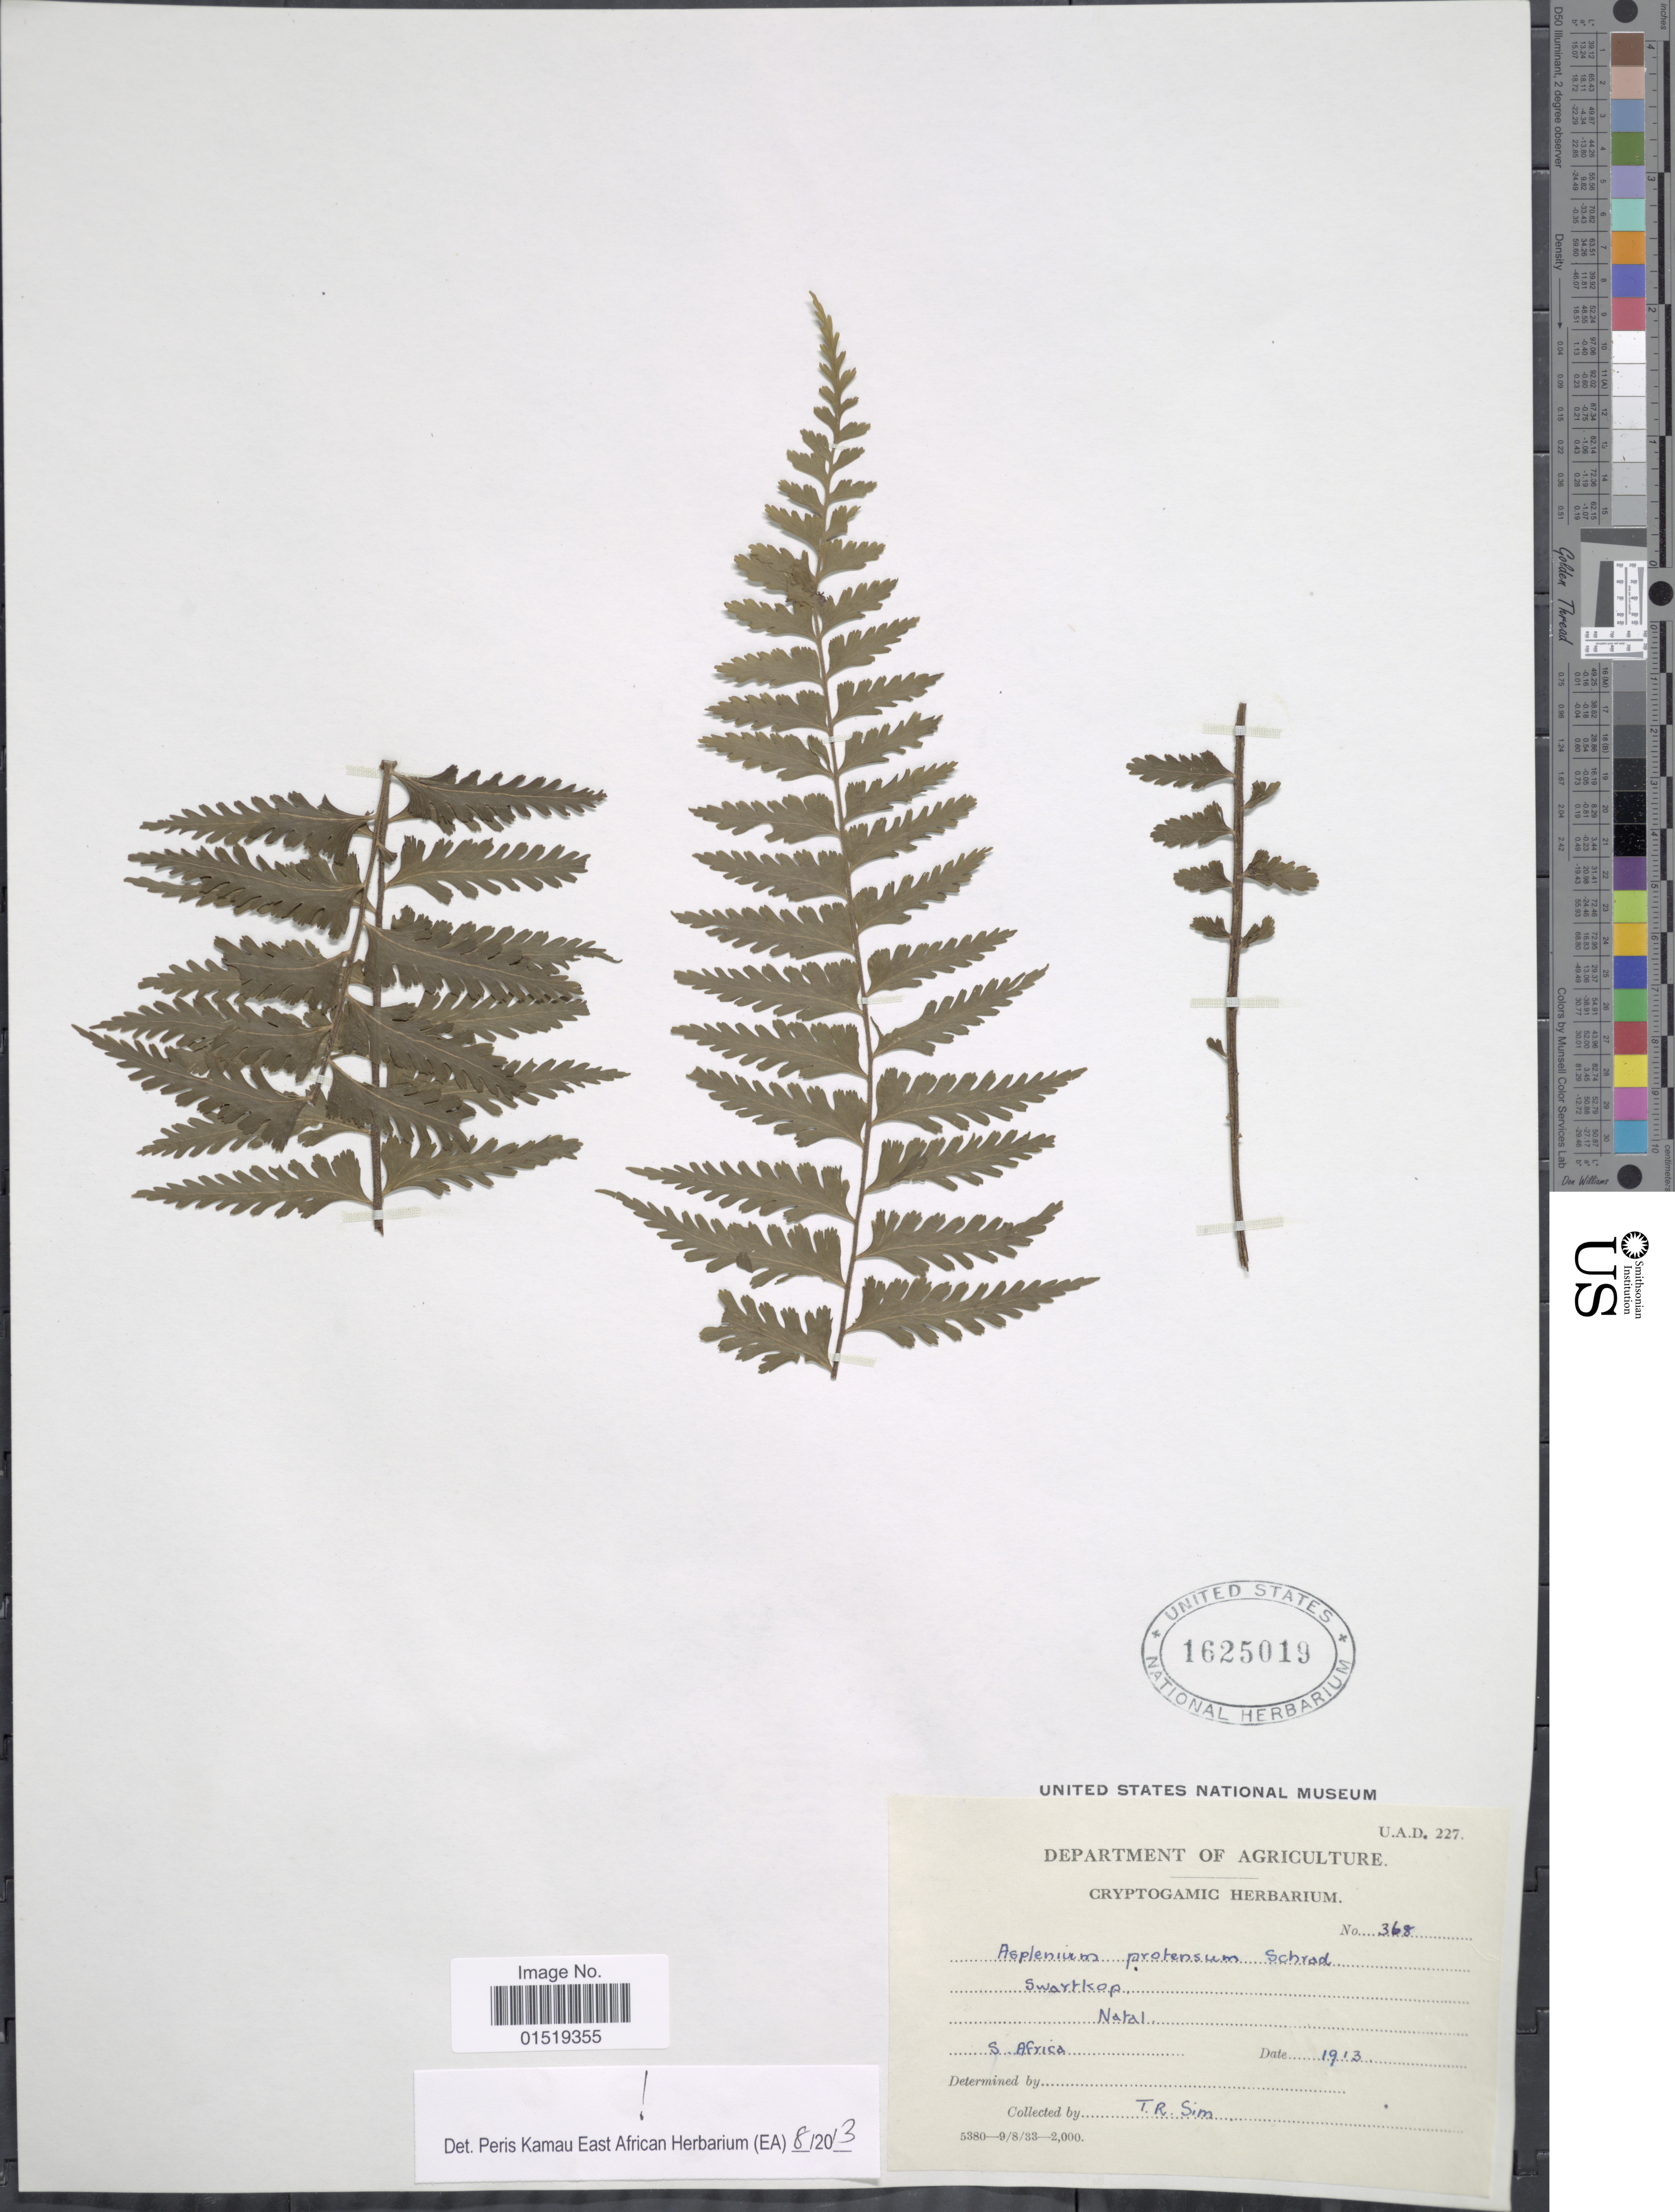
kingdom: Plantae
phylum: Tracheophyta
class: Polypodiopsida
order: Polypodiales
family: Aspleniaceae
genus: Asplenium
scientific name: Asplenium protensum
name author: Schrad.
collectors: T. Sim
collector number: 368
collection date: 1913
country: South Africa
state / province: KwaZulu-Natal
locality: Swartkop, Natal.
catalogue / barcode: US 1625019